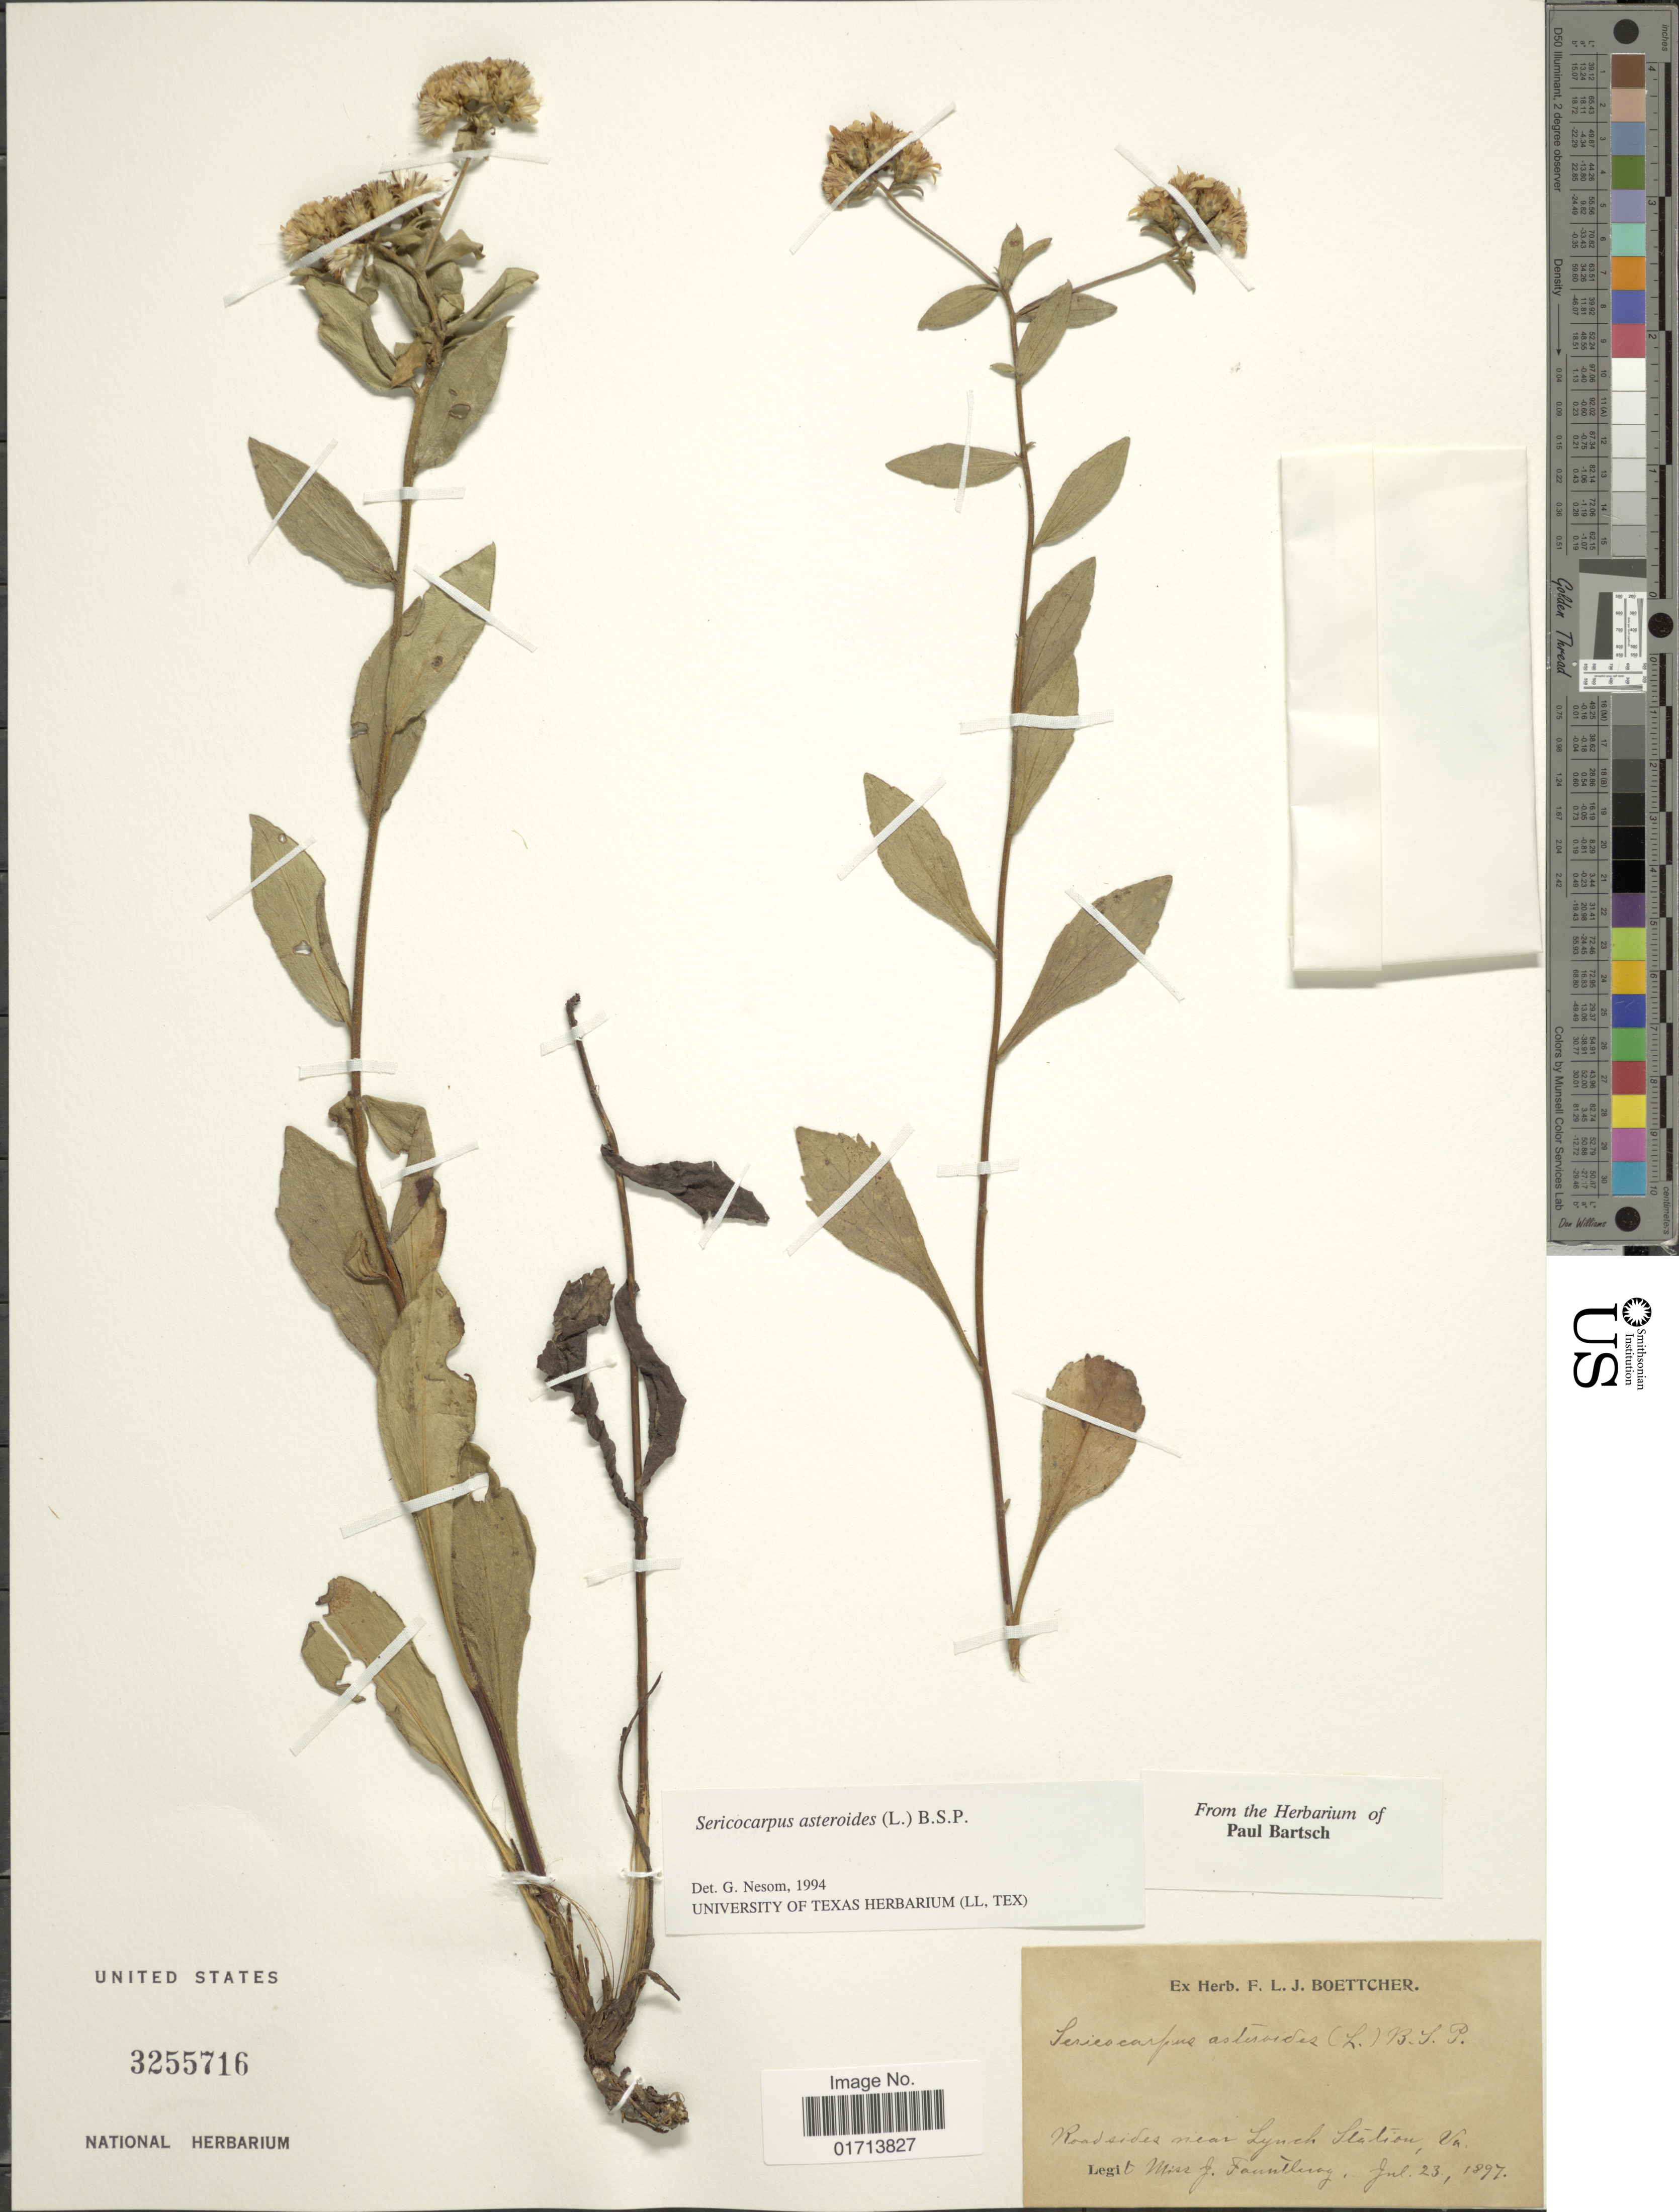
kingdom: Plantae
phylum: Tracheophyta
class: Magnoliopsida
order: Asterales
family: Asteraceae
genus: Sericocarpus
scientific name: Sericocarpus asteroides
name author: (L.) Britton, Stearns & Poggenb.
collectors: J. Fauntleroy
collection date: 1897-07-23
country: United States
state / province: Virginia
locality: Roadsides near Lynch Station, Va.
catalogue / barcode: US 3255716